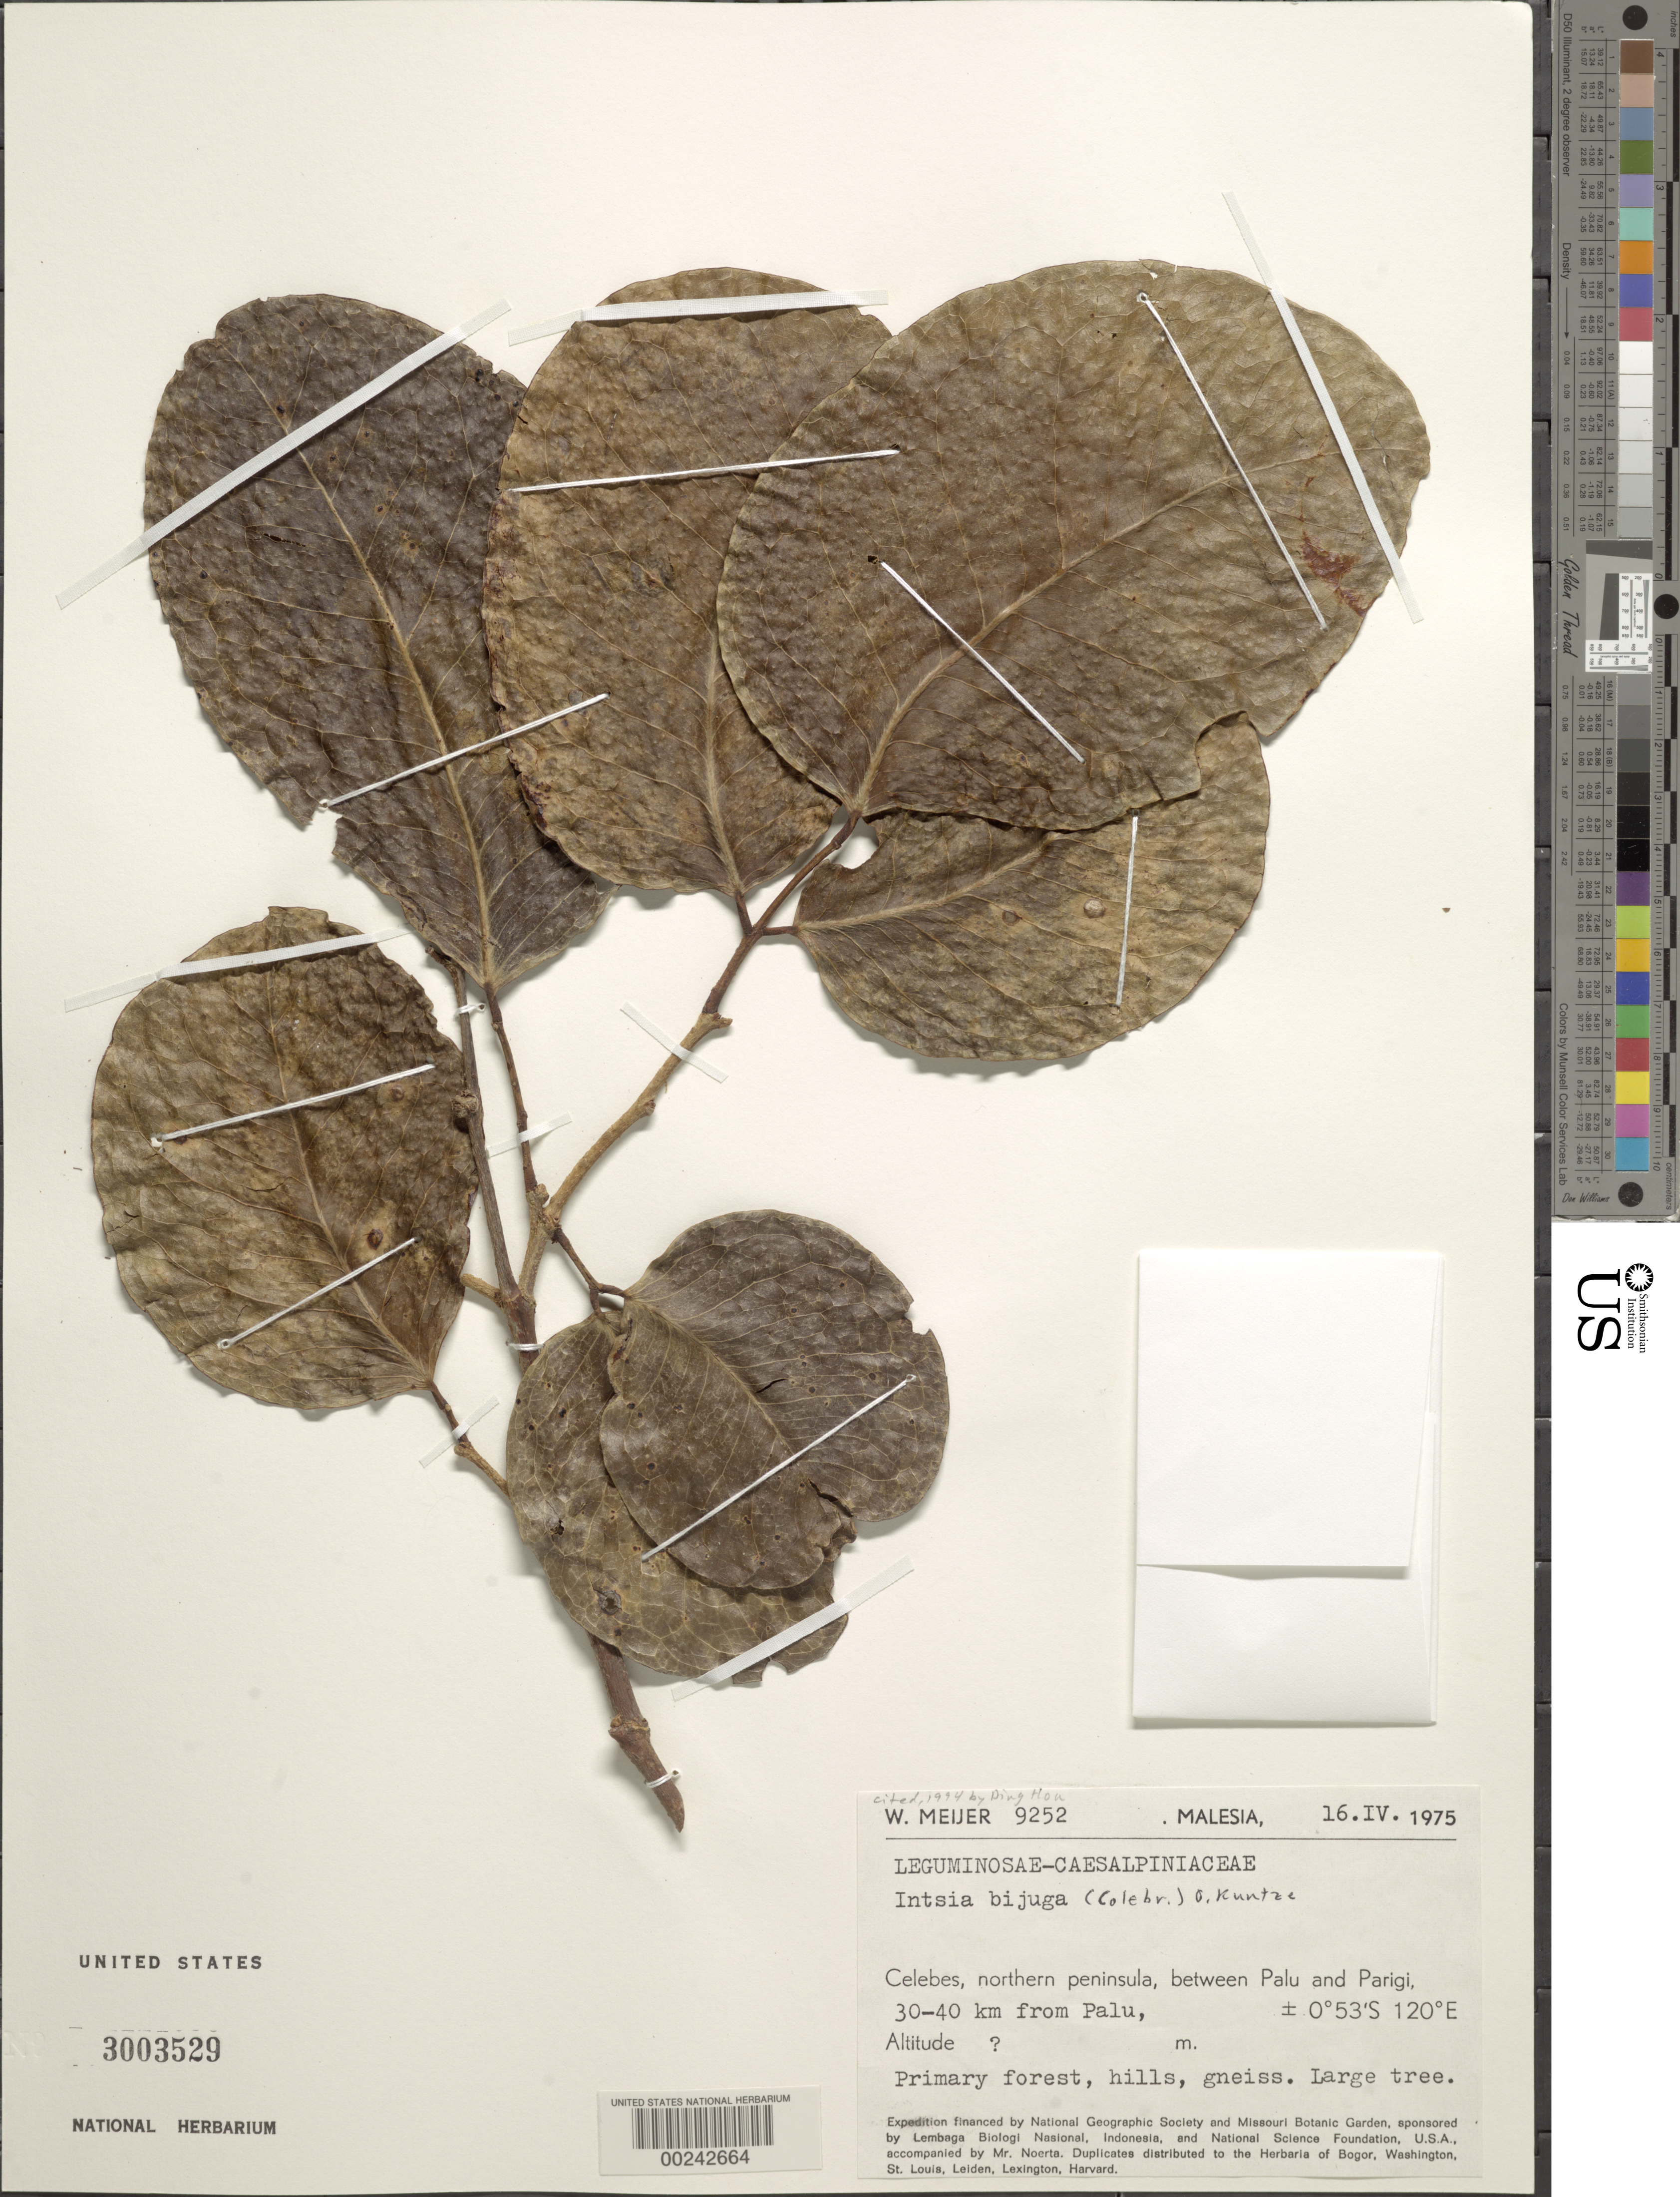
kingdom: Plantae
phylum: Tracheophyta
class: Magnoliopsida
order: Fabales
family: Fabaceae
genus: Intsia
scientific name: Intsia bijuga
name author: (Colebr.) Kuntze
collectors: W. Meijer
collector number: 9252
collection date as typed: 16 Apr 1975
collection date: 1975-04-16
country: Indonesia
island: Celebes Island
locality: Northern peninsula, between palu and parigi, 30-40 km from palu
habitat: Primary forest, hills, gneiss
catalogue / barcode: US 3003529